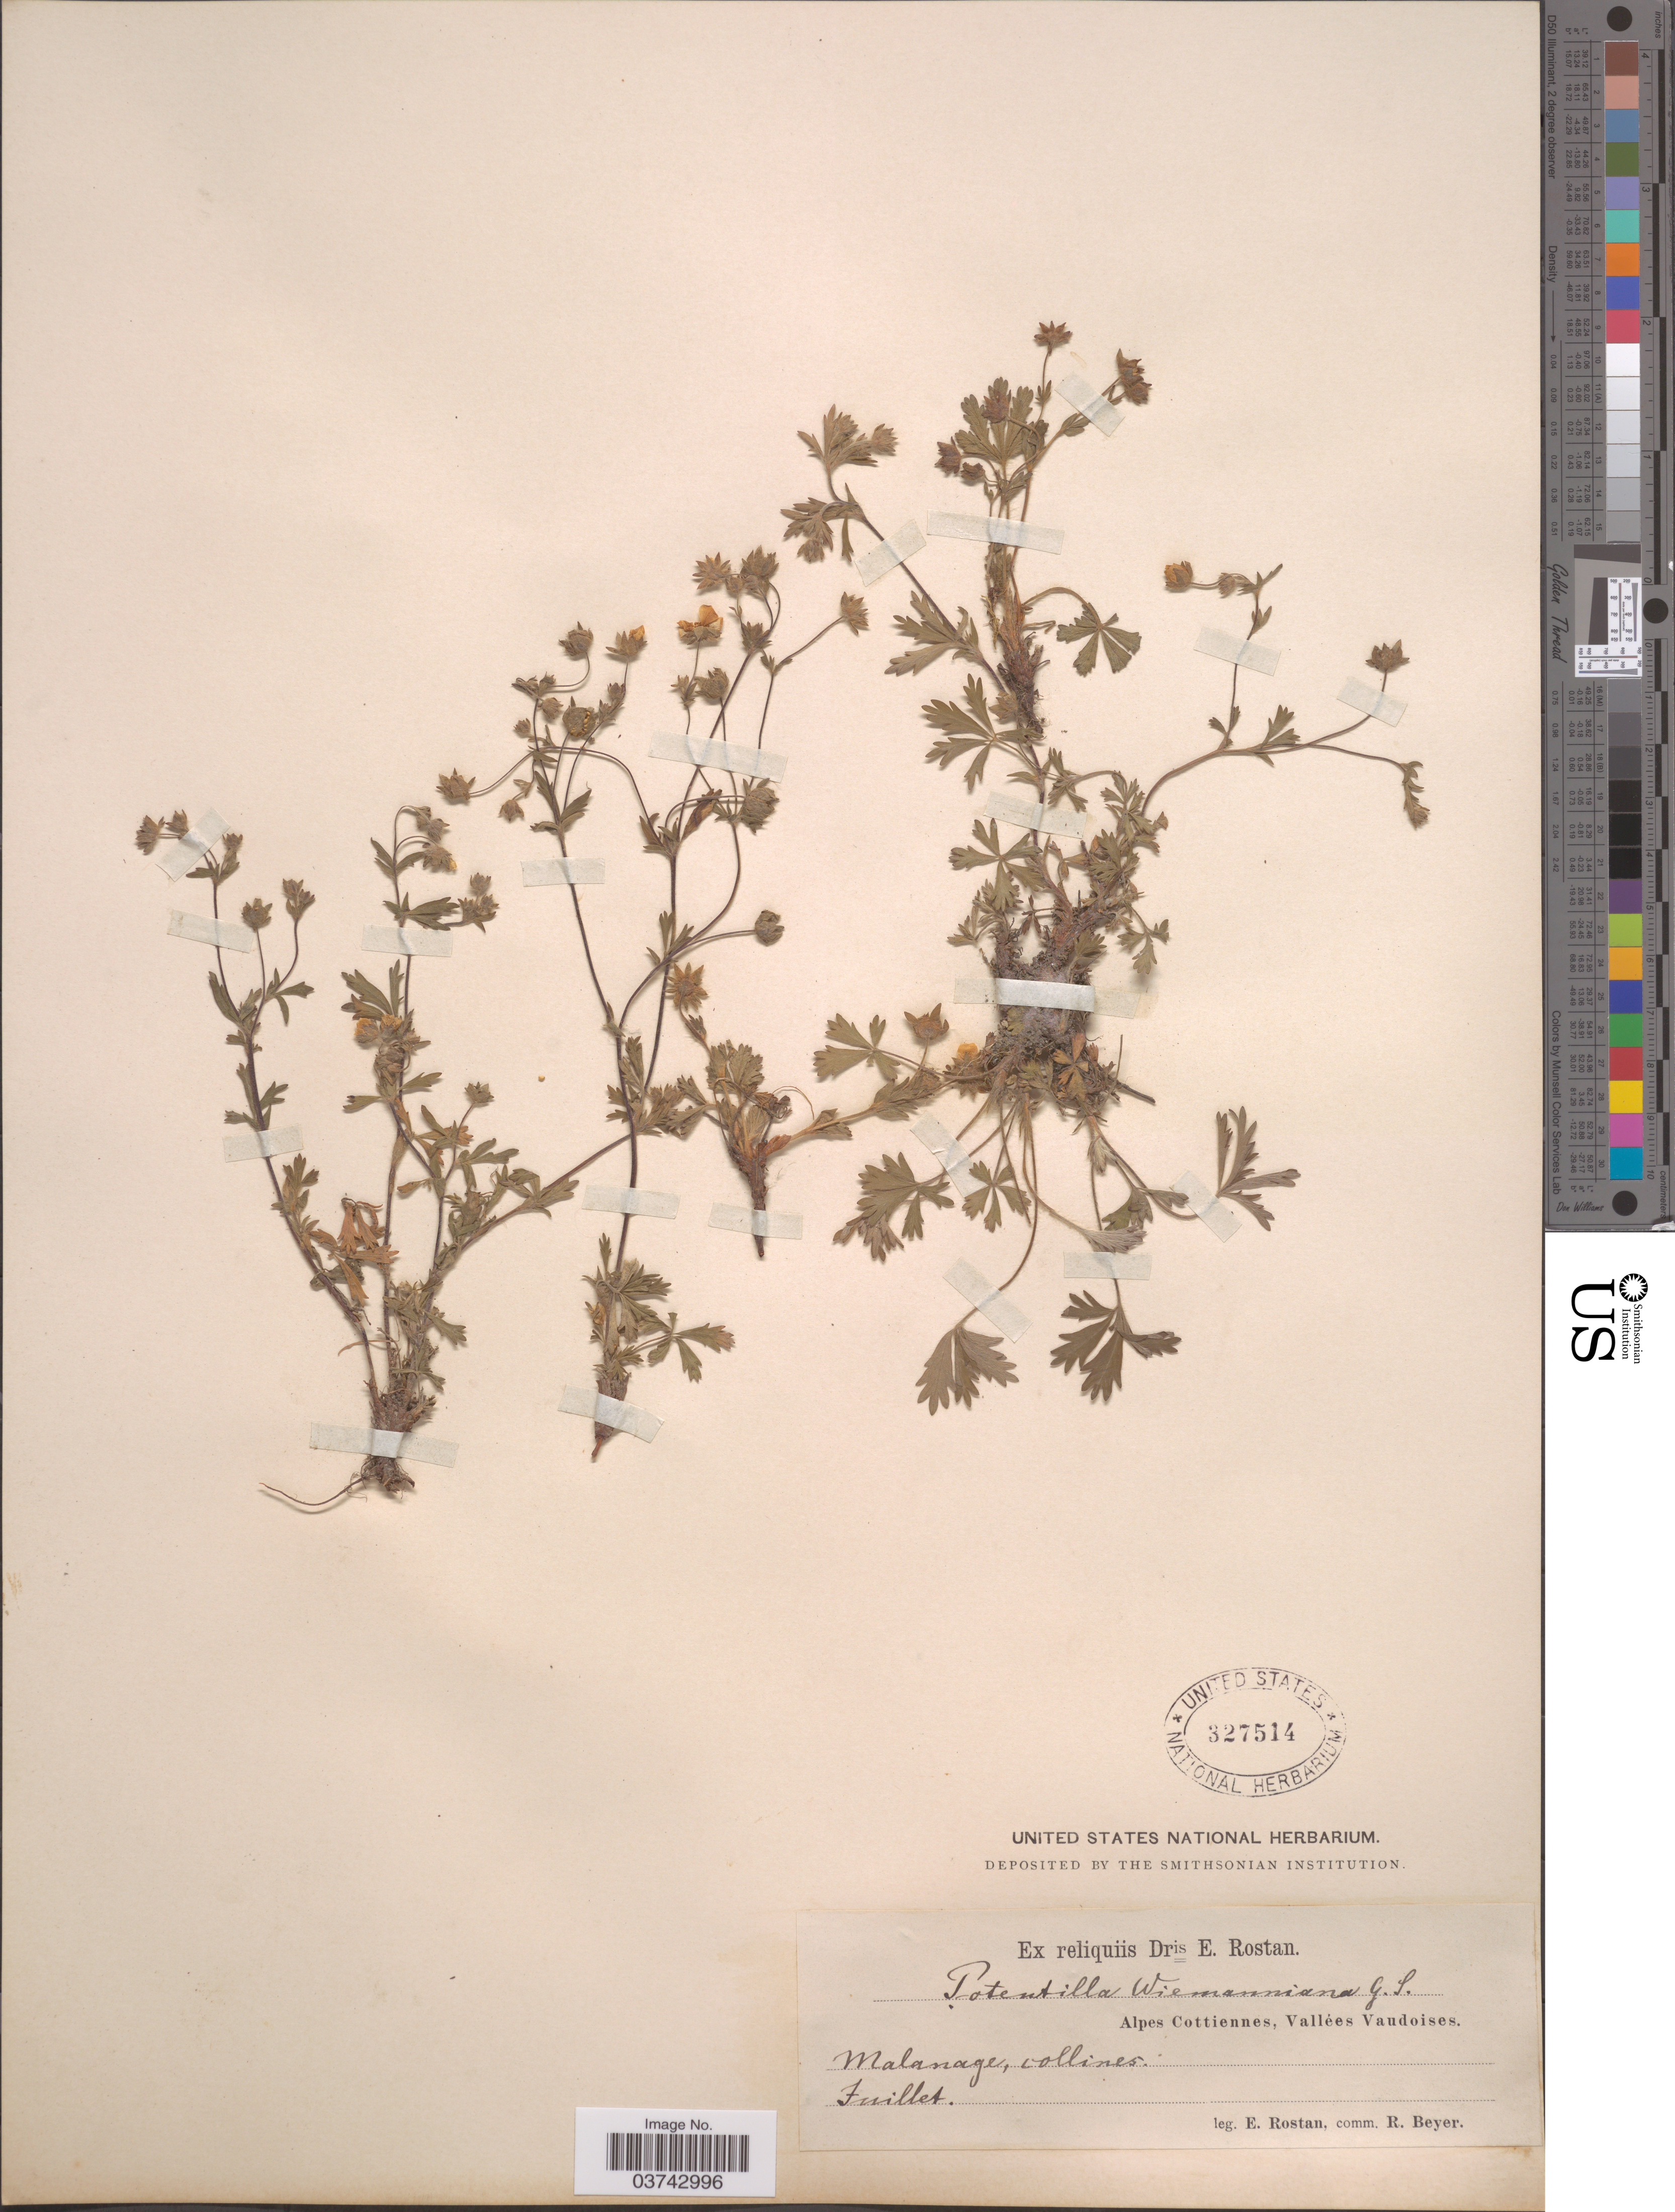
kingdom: Plantae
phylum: Tracheophyta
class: Magnoliopsida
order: Rosales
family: Rosaceae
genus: Potentilla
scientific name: Potentilla wiemanniana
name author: Günther et al.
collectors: E. Rostan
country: Switzerland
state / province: Vaud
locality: Alpes Cottiennes, Vallées Vaudoises. Malanage, collines.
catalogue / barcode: US 327514